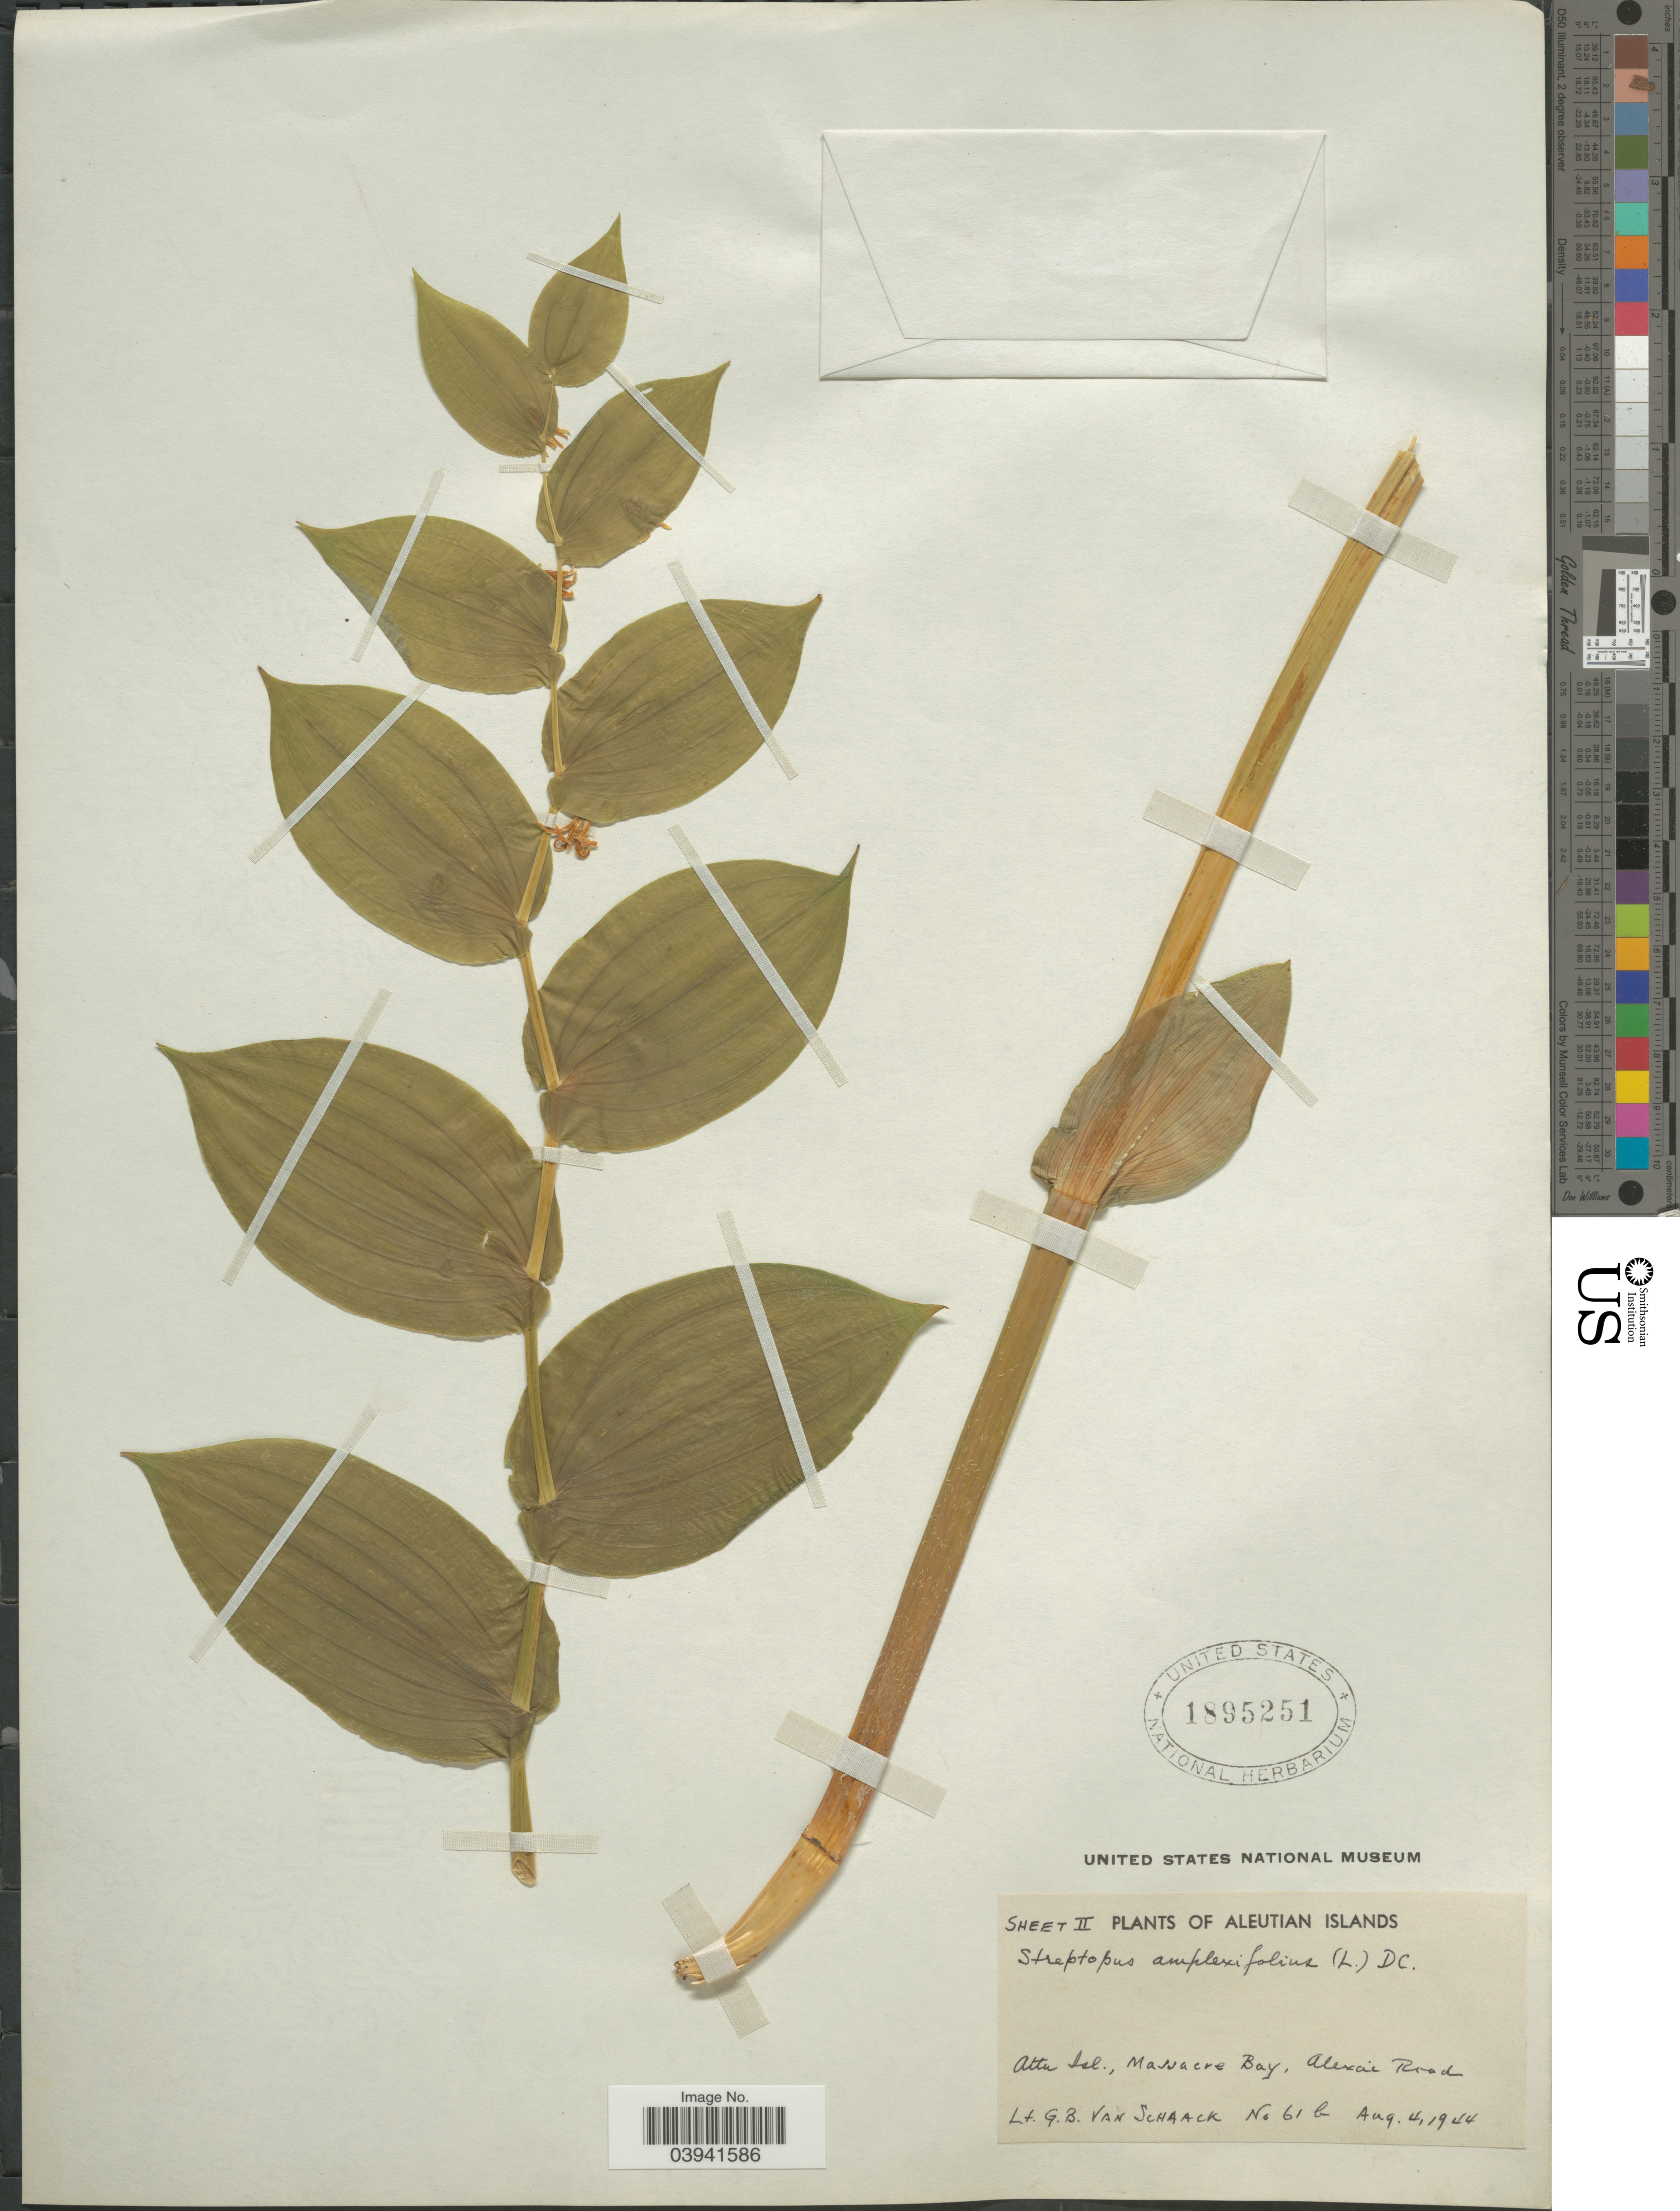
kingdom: Plantae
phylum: Tracheophyta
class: Liliopsida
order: Liliales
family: Liliaceae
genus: Streptopus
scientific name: Streptopus amplexifolius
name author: (L.) DC.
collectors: G. Van Schaack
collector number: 61b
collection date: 1944-08-04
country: United States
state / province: Alaska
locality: Aleutian Islands. Attu Isl., Massacre Bay, Alexai Road.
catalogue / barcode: US 1895251